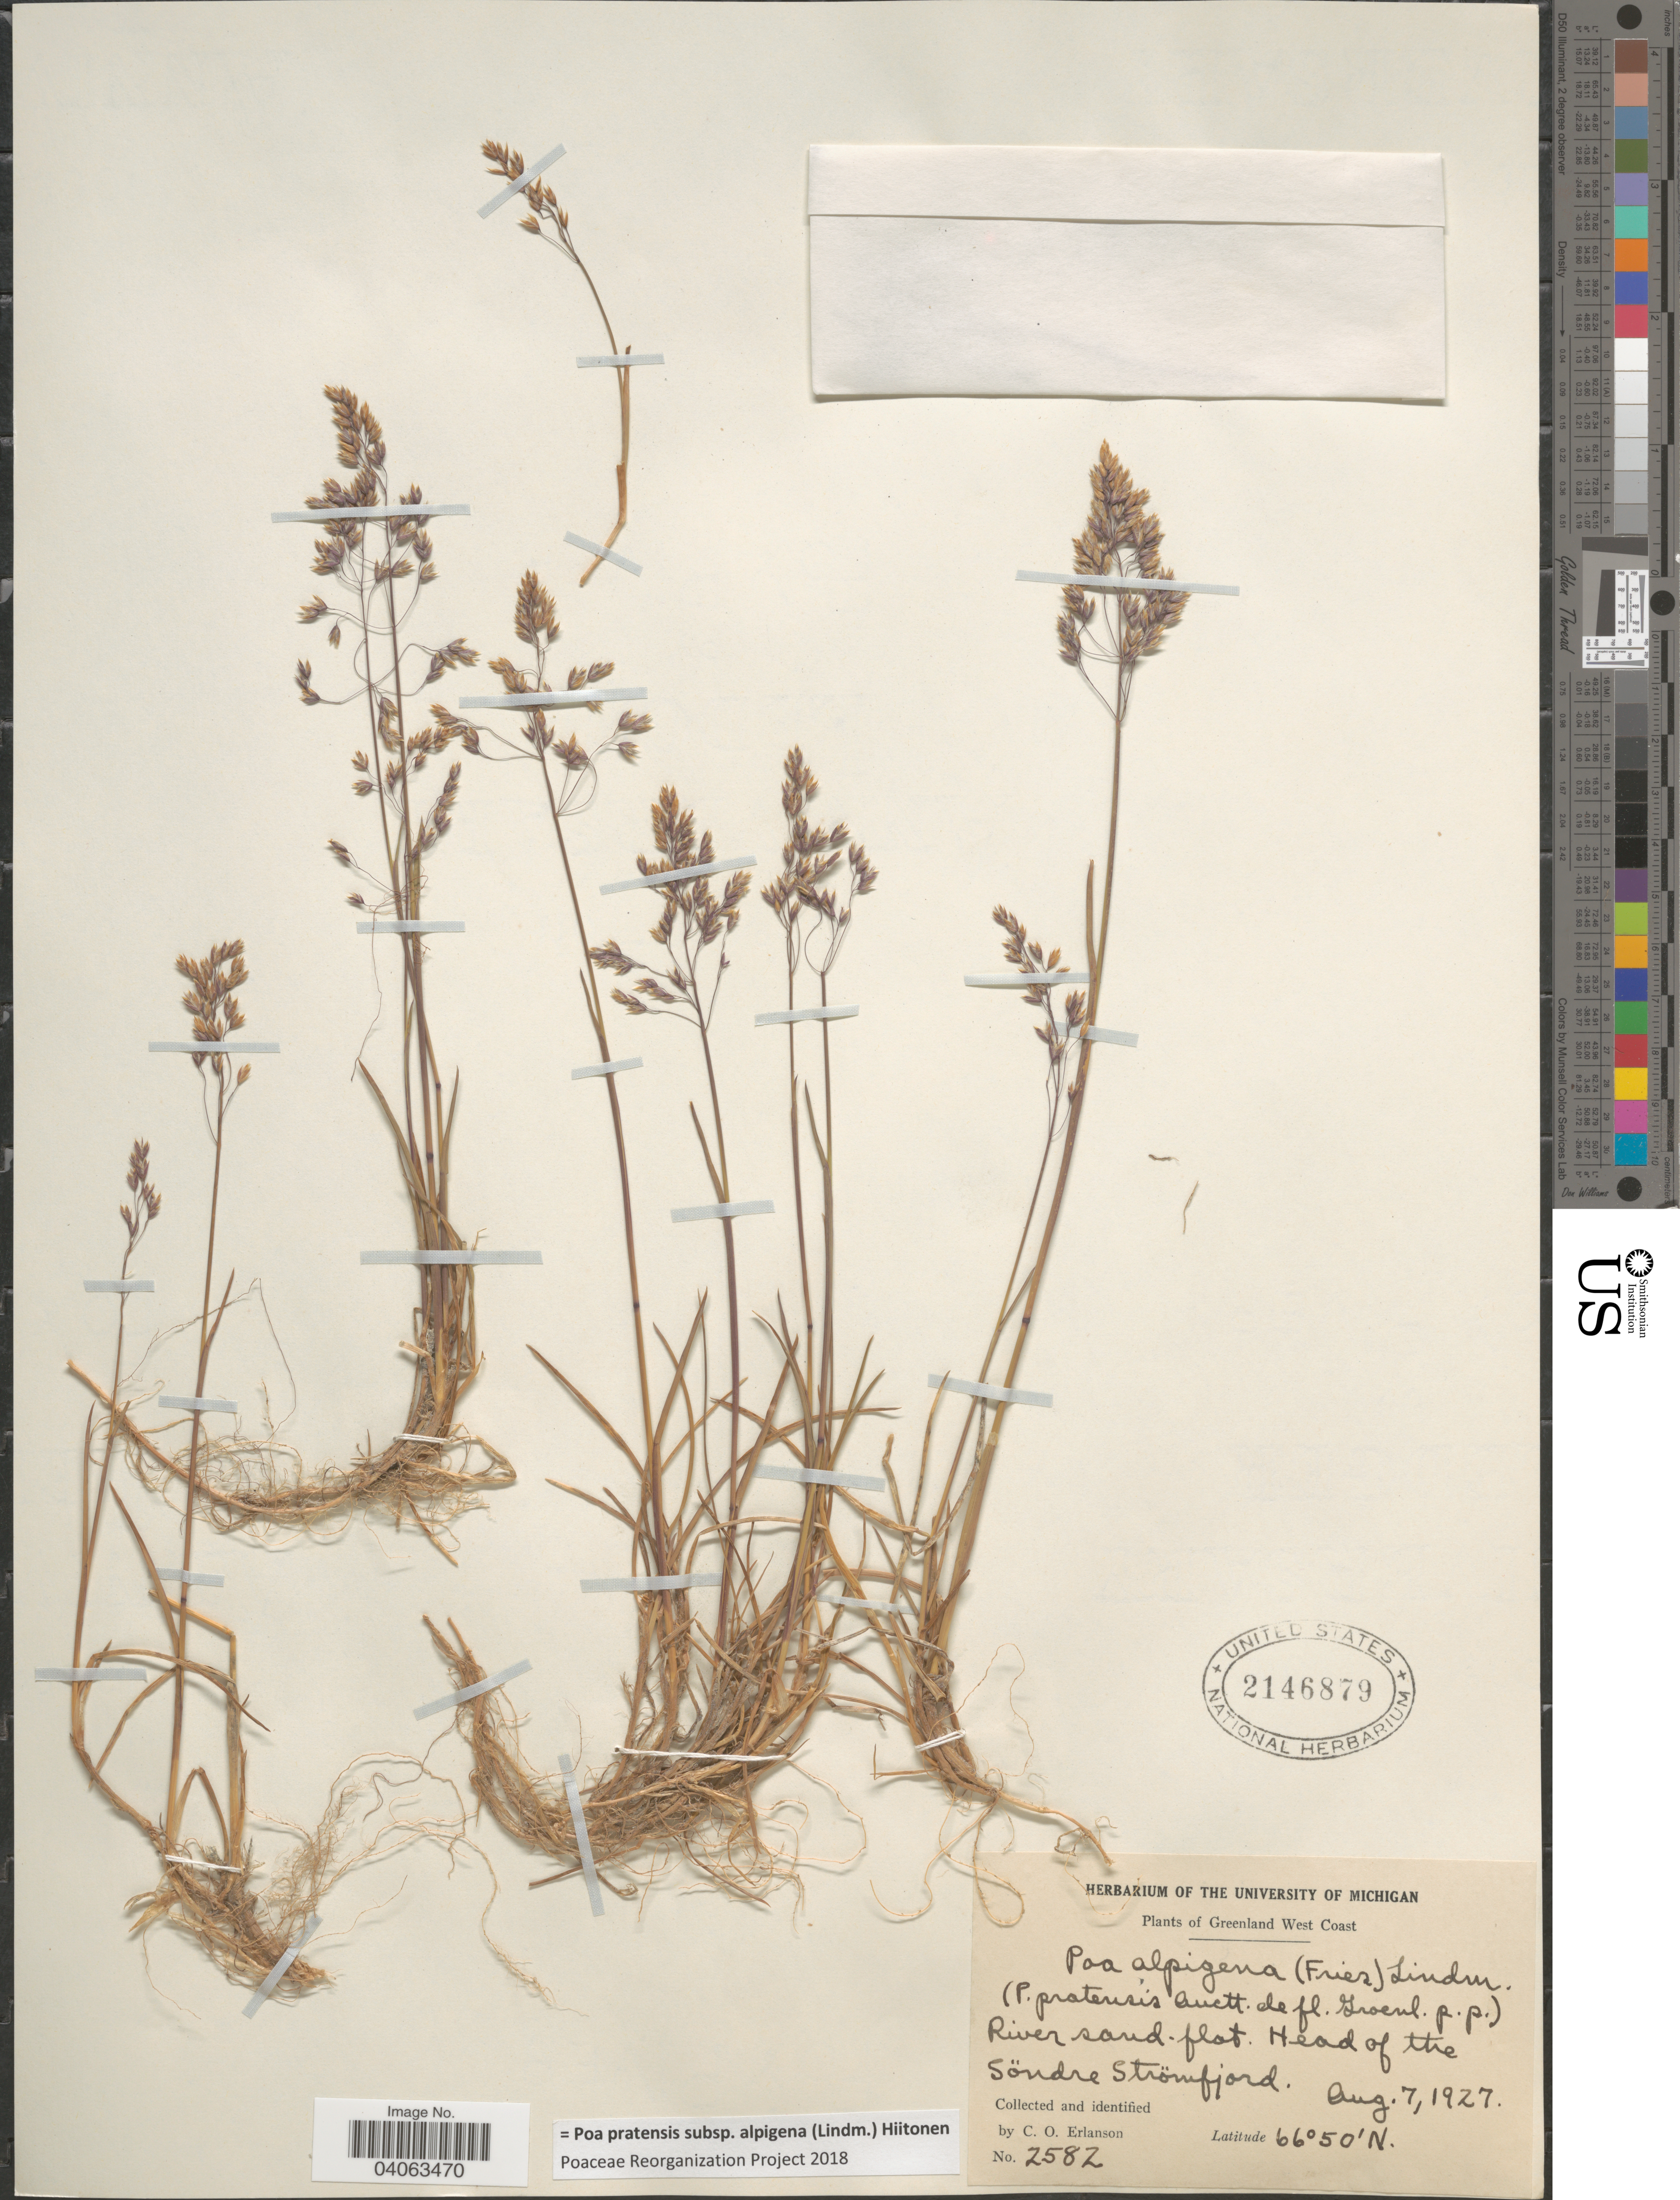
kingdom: Plantae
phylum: Tracheophyta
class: Liliopsida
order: Poales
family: Poaceae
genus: Poa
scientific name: Poa pratensis subsp. alpigena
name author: (Lindm.) Hiitonen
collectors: C. O. Erlanson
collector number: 2582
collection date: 1927-08-07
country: Greenland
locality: Greenland West Coast. Head of the Söndre Strömfjord.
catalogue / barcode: US 2146879